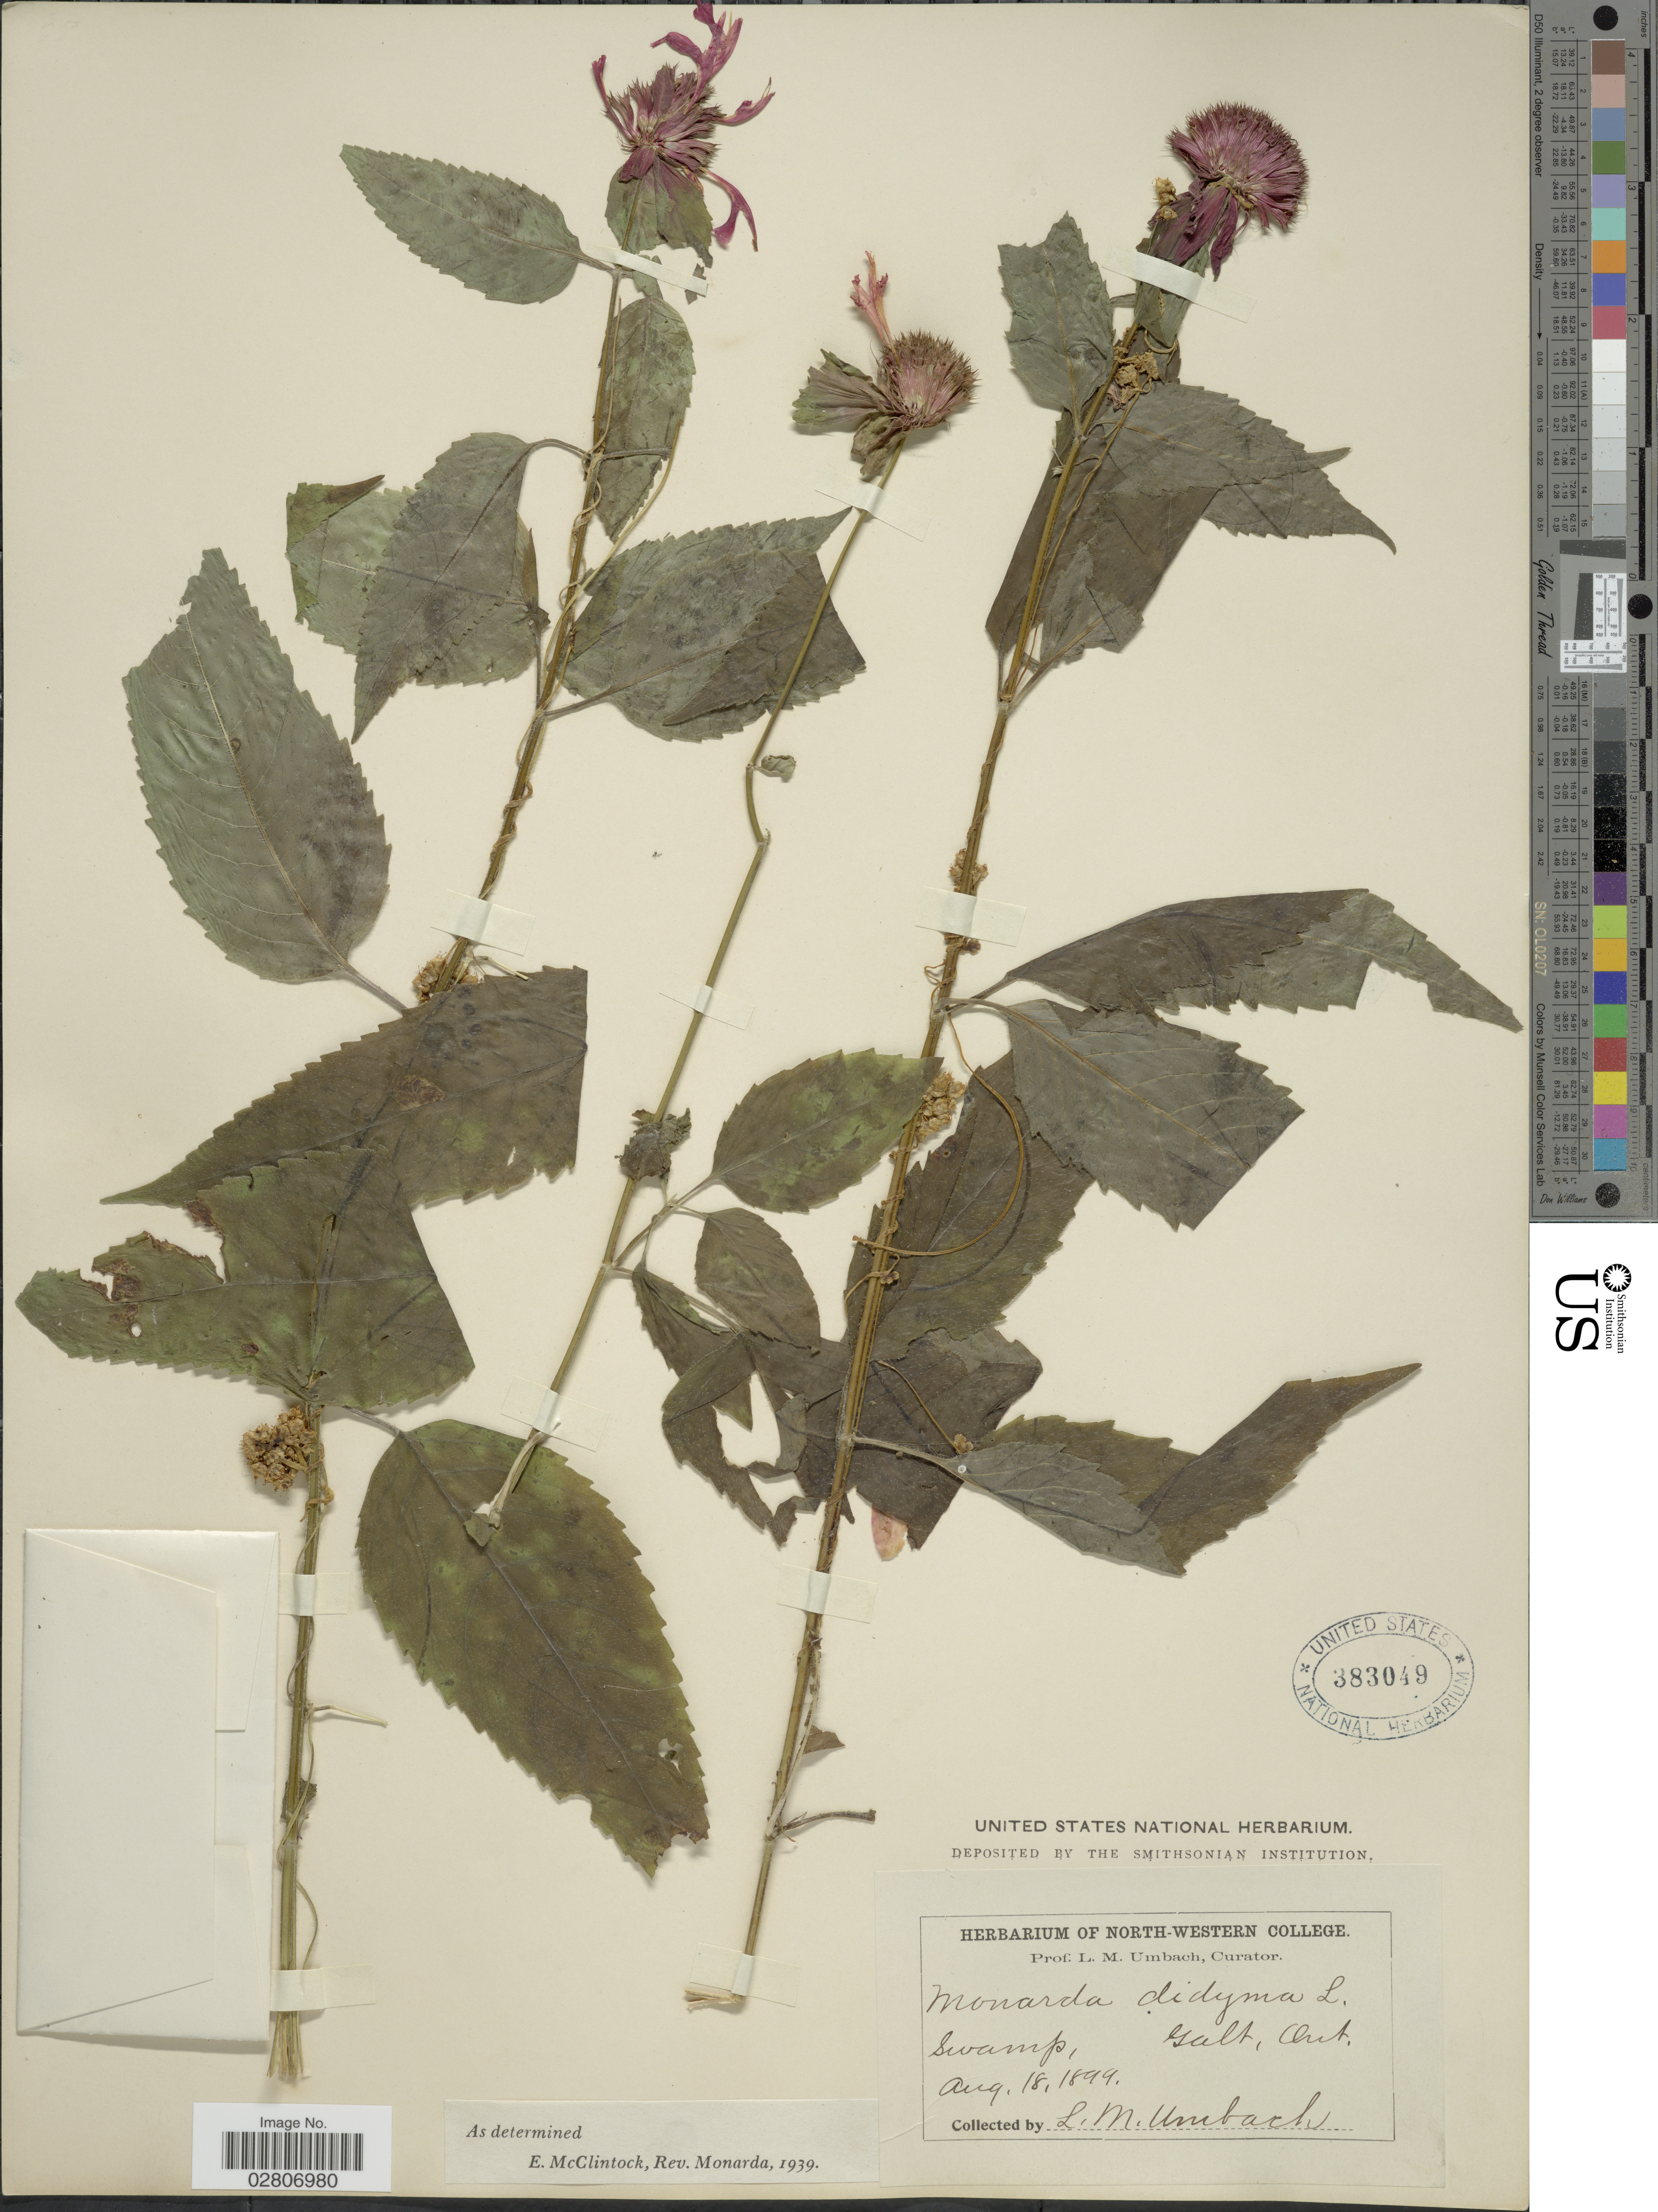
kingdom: Plantae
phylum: Tracheophyta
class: Magnoliopsida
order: Lamiales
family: Lamiaceae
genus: Monarda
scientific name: Monarda didyma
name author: L.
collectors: L. M. Umbach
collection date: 1899-08-18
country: Canada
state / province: Ontario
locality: Swamp, Galt.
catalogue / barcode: US 383049